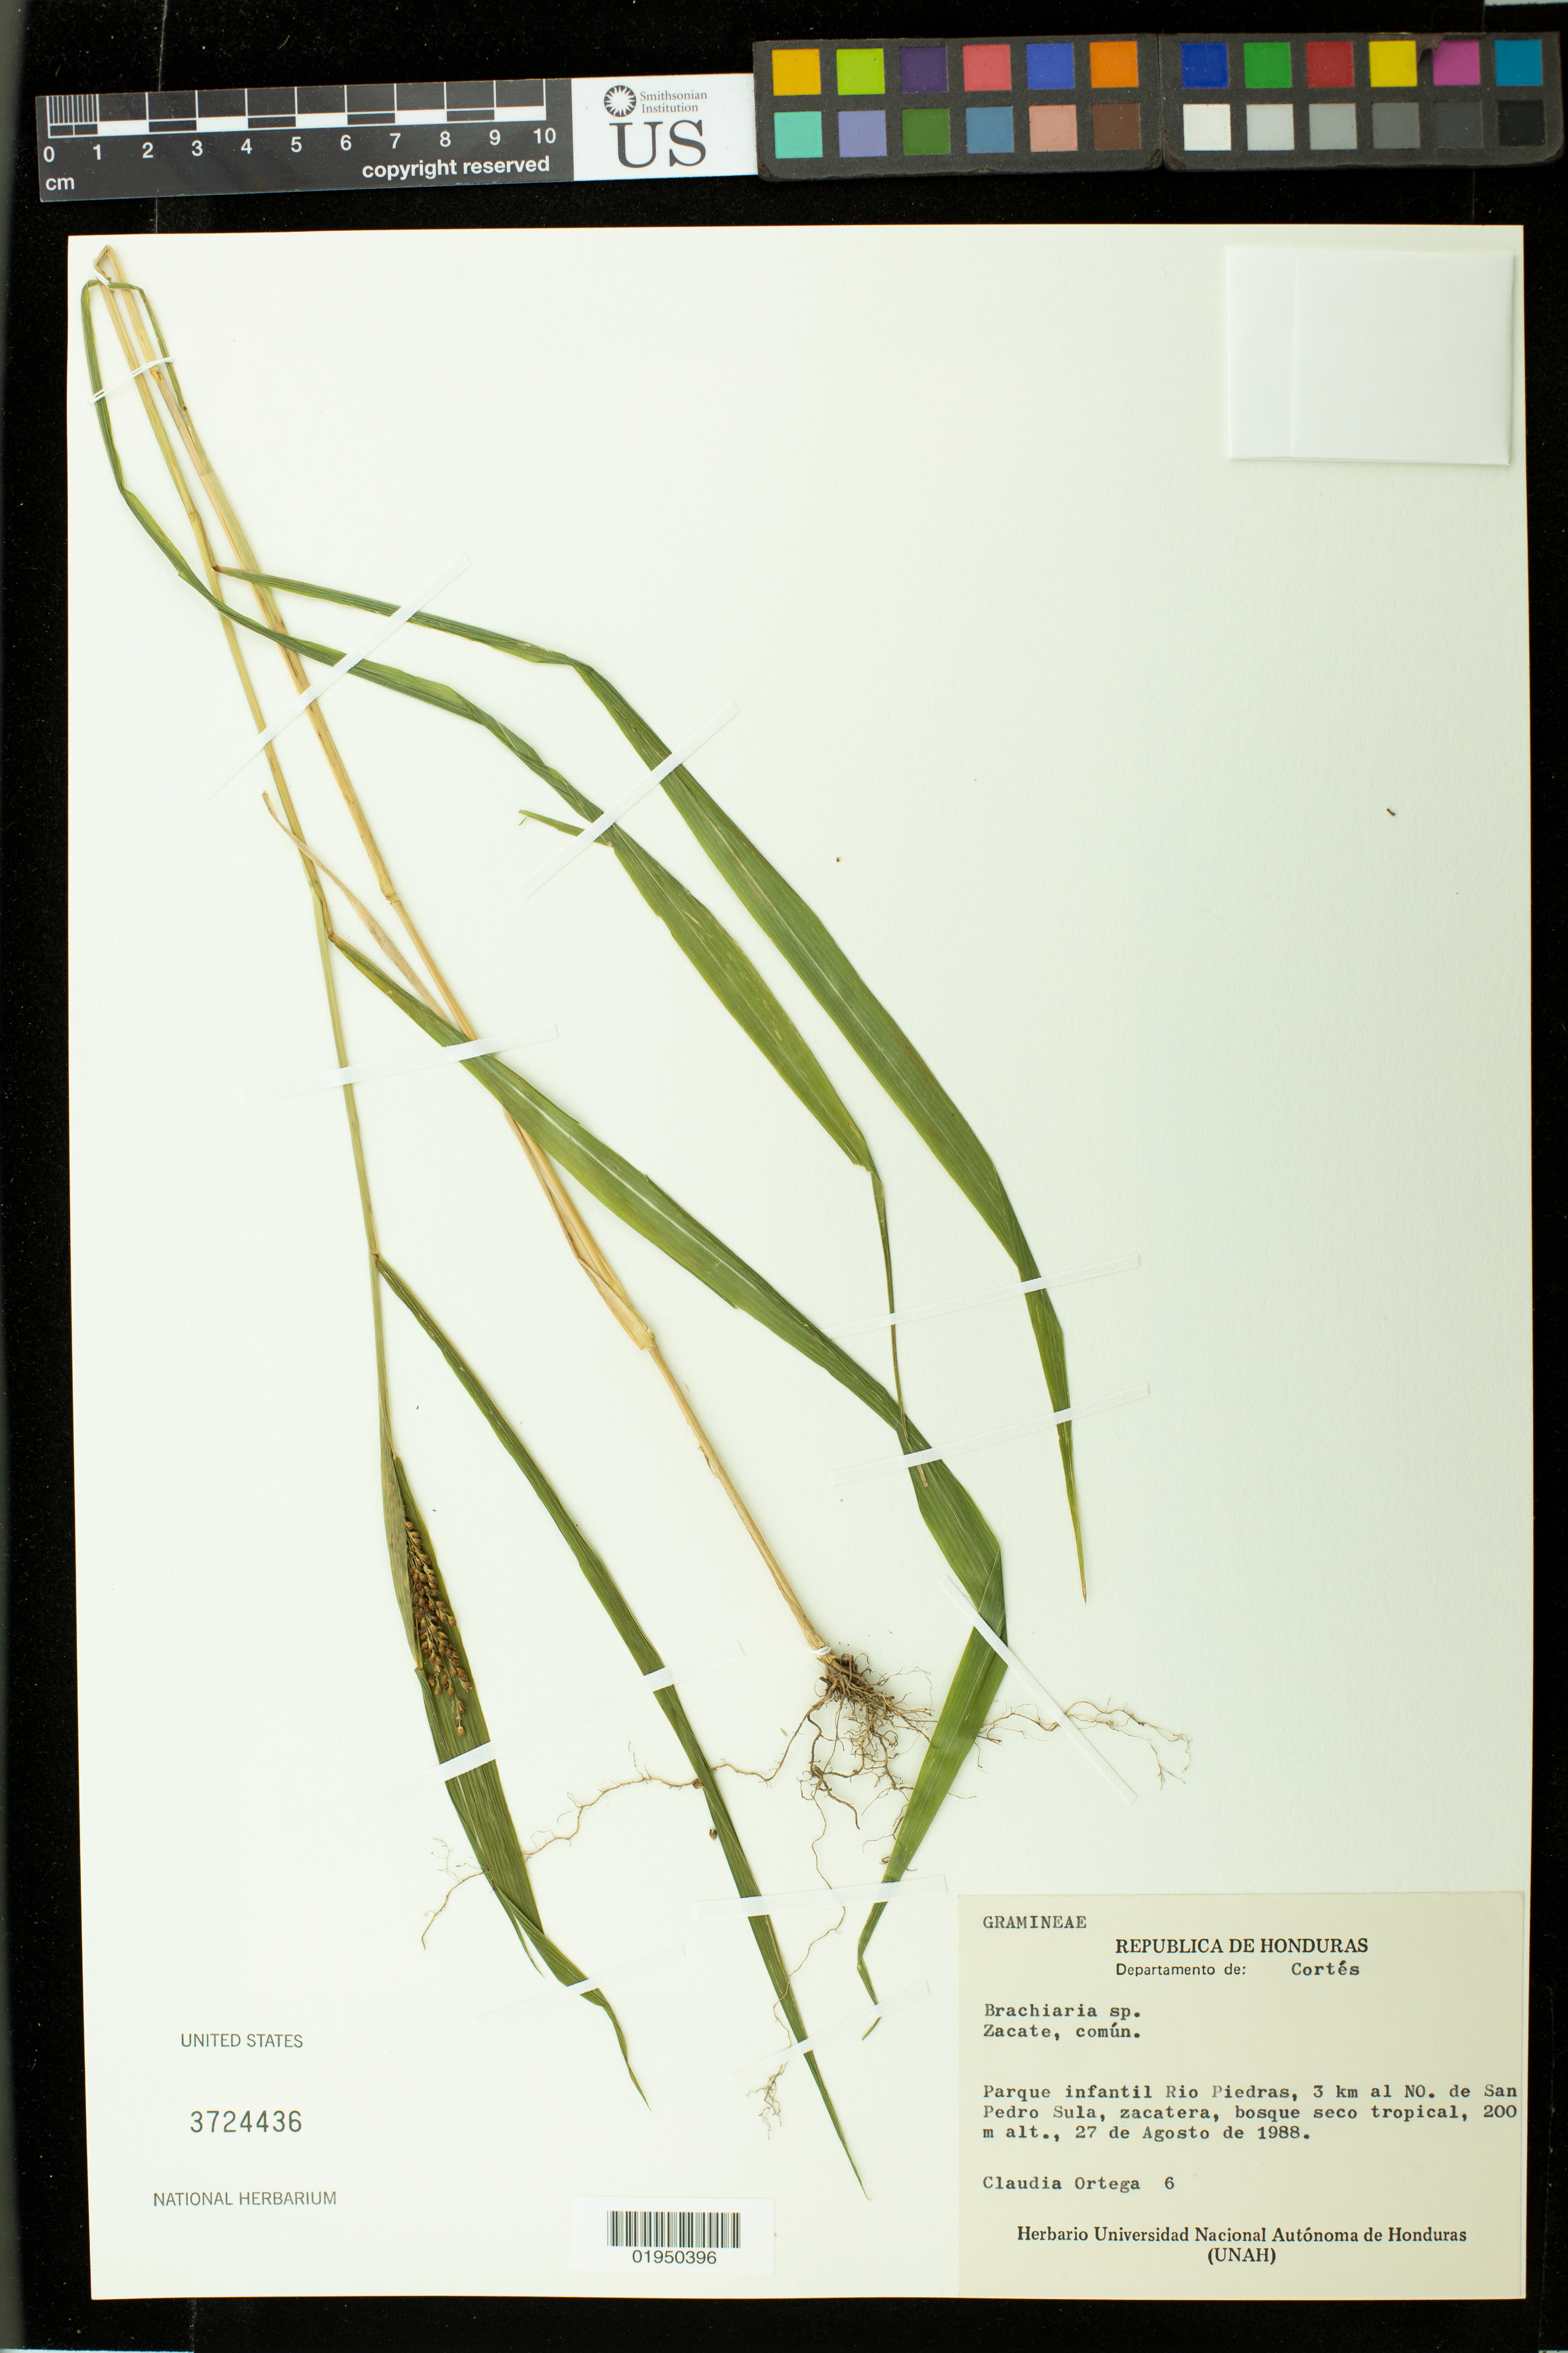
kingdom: Plantae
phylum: Tracheophyta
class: Liliopsida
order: Poales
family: Poaceae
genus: Urochloa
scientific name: Urochloa sp.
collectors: C. Ortega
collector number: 6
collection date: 1988-08-27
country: Honduras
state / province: Cortés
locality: PArque infantil Rio Piedras, 3 km al NO. de Sand Pedro Sula, zacatera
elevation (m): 200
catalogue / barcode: US 3724436